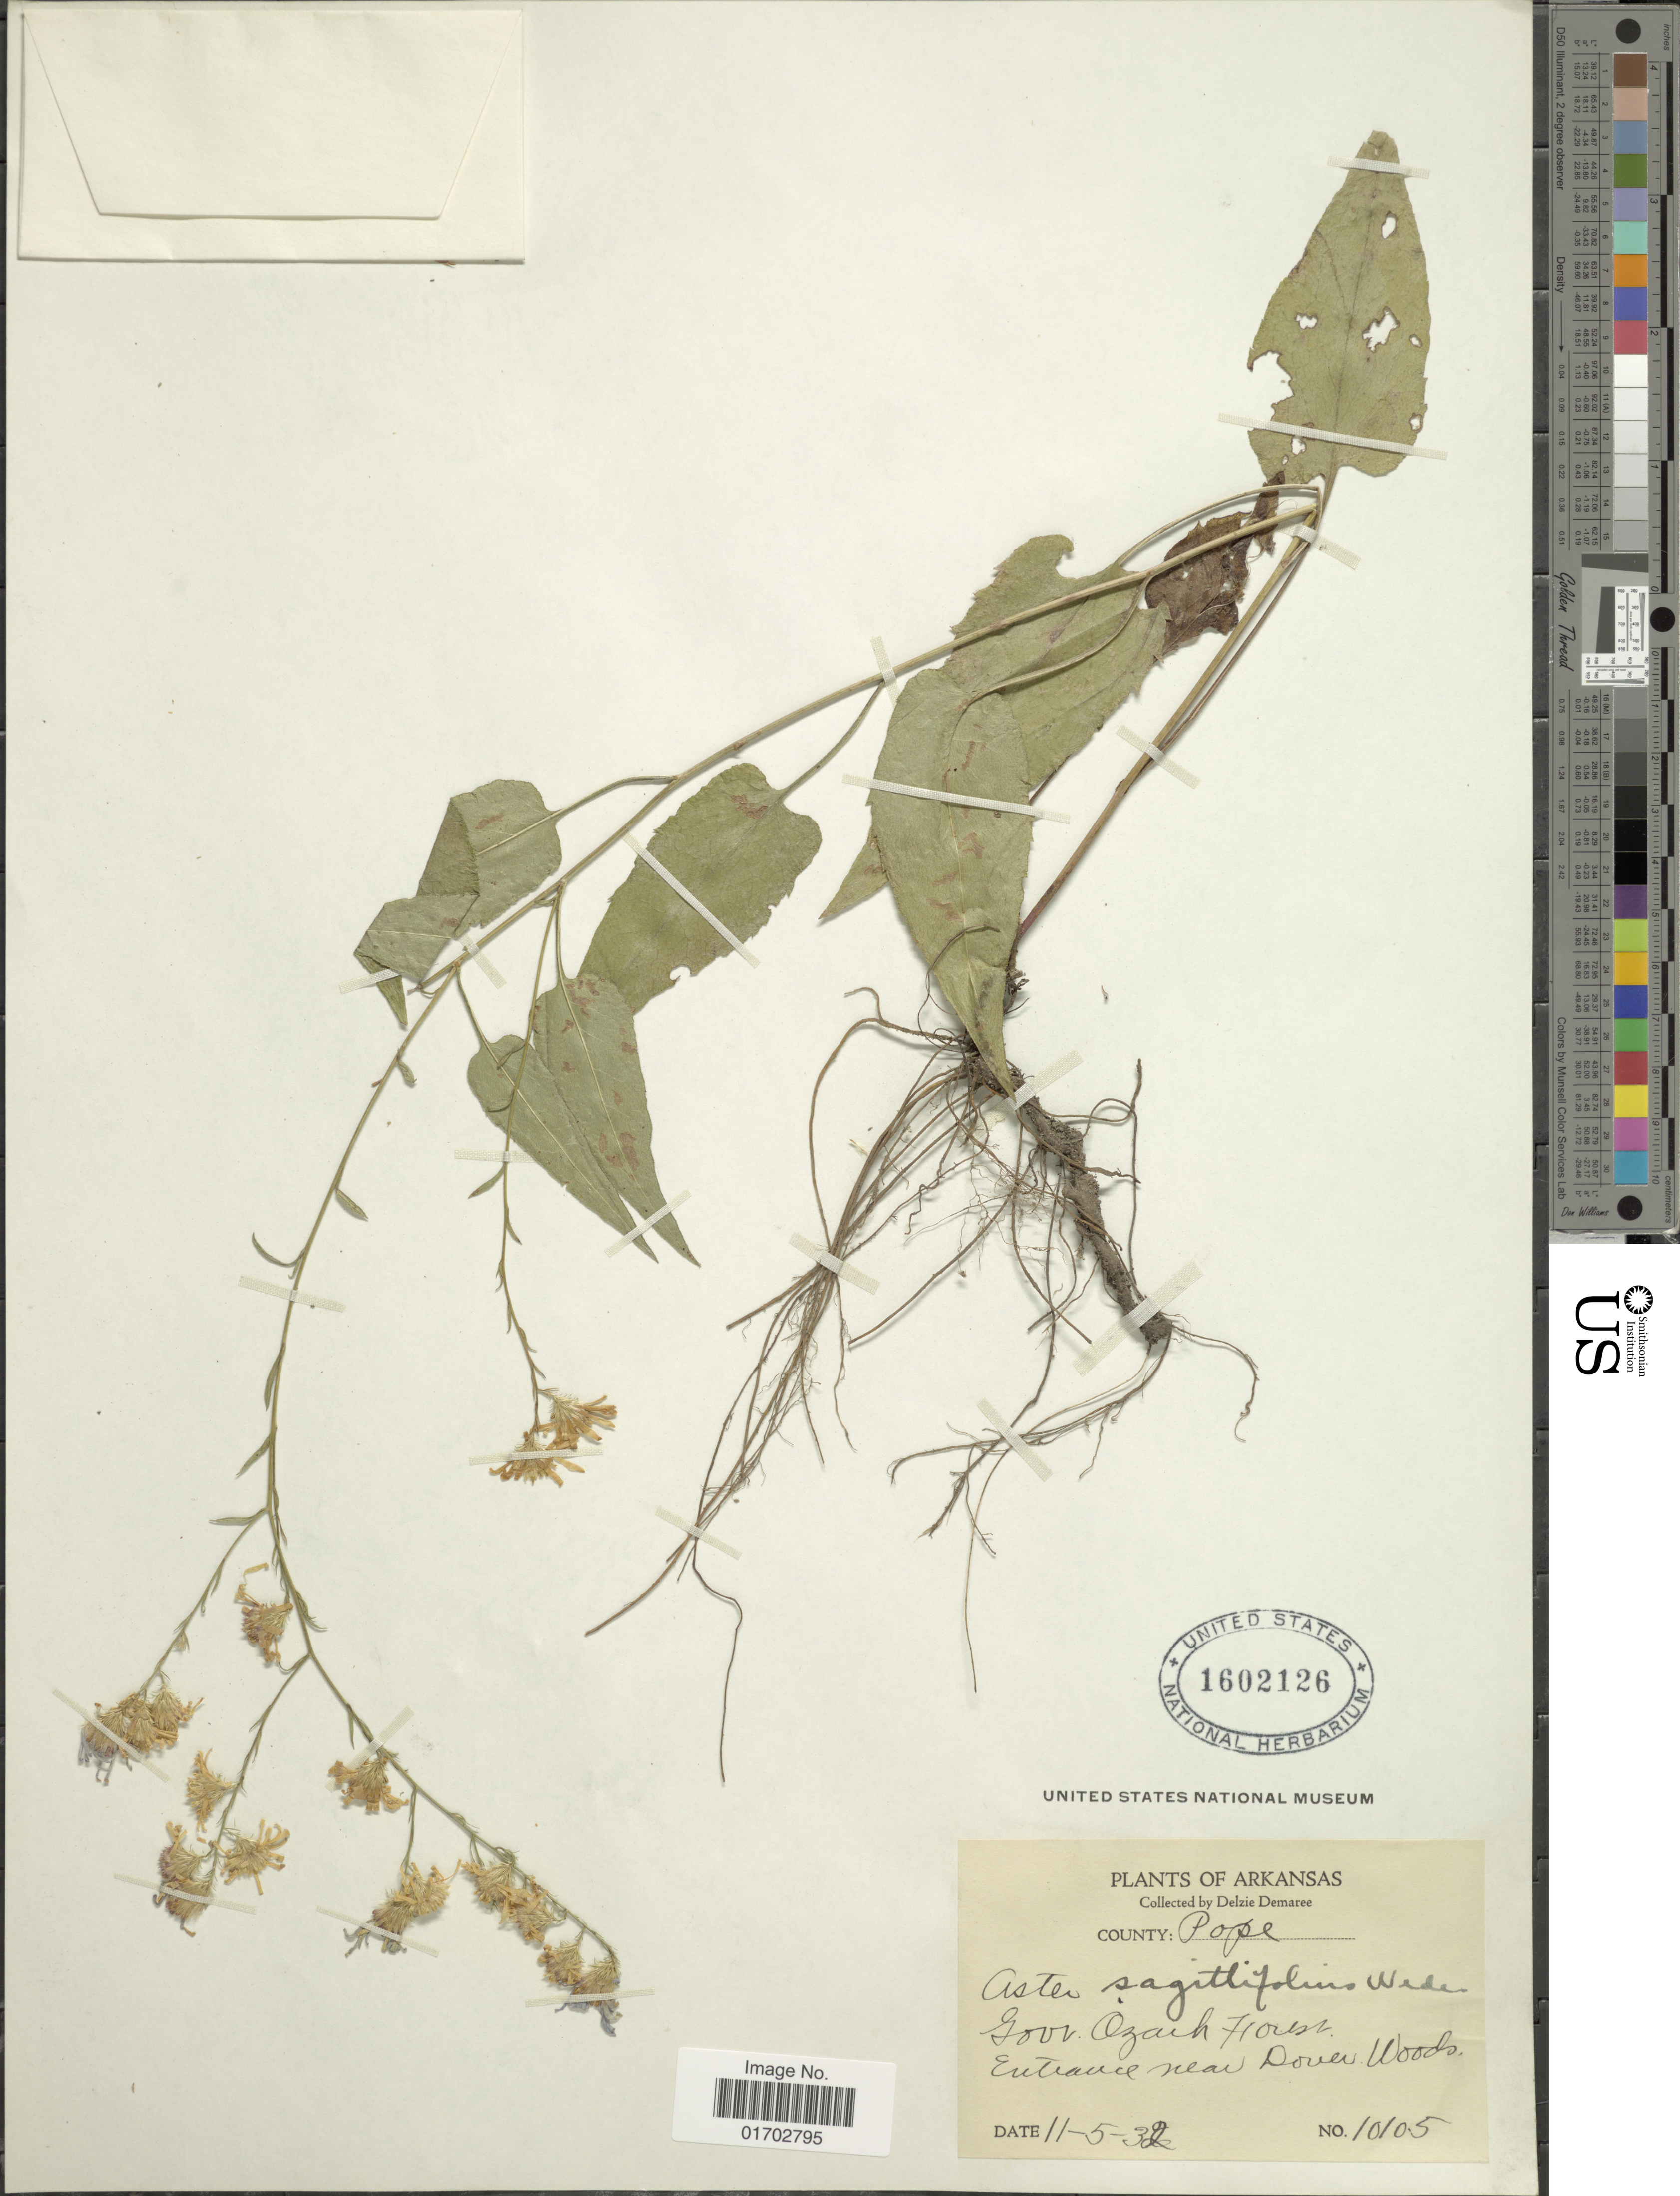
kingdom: Plantae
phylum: Tracheophyta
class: Magnoliopsida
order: Asterales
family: Asteraceae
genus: Symphyotrichum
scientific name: Symphyotrichum sagittifolium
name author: (Wedem. ex Willd.) G.L. Nesom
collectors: D. Demaree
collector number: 10105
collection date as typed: Transcribed d/m/y: 5/11/32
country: United States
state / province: Arkansas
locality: County: Pope, near Doven Woods.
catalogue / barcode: US 1602126